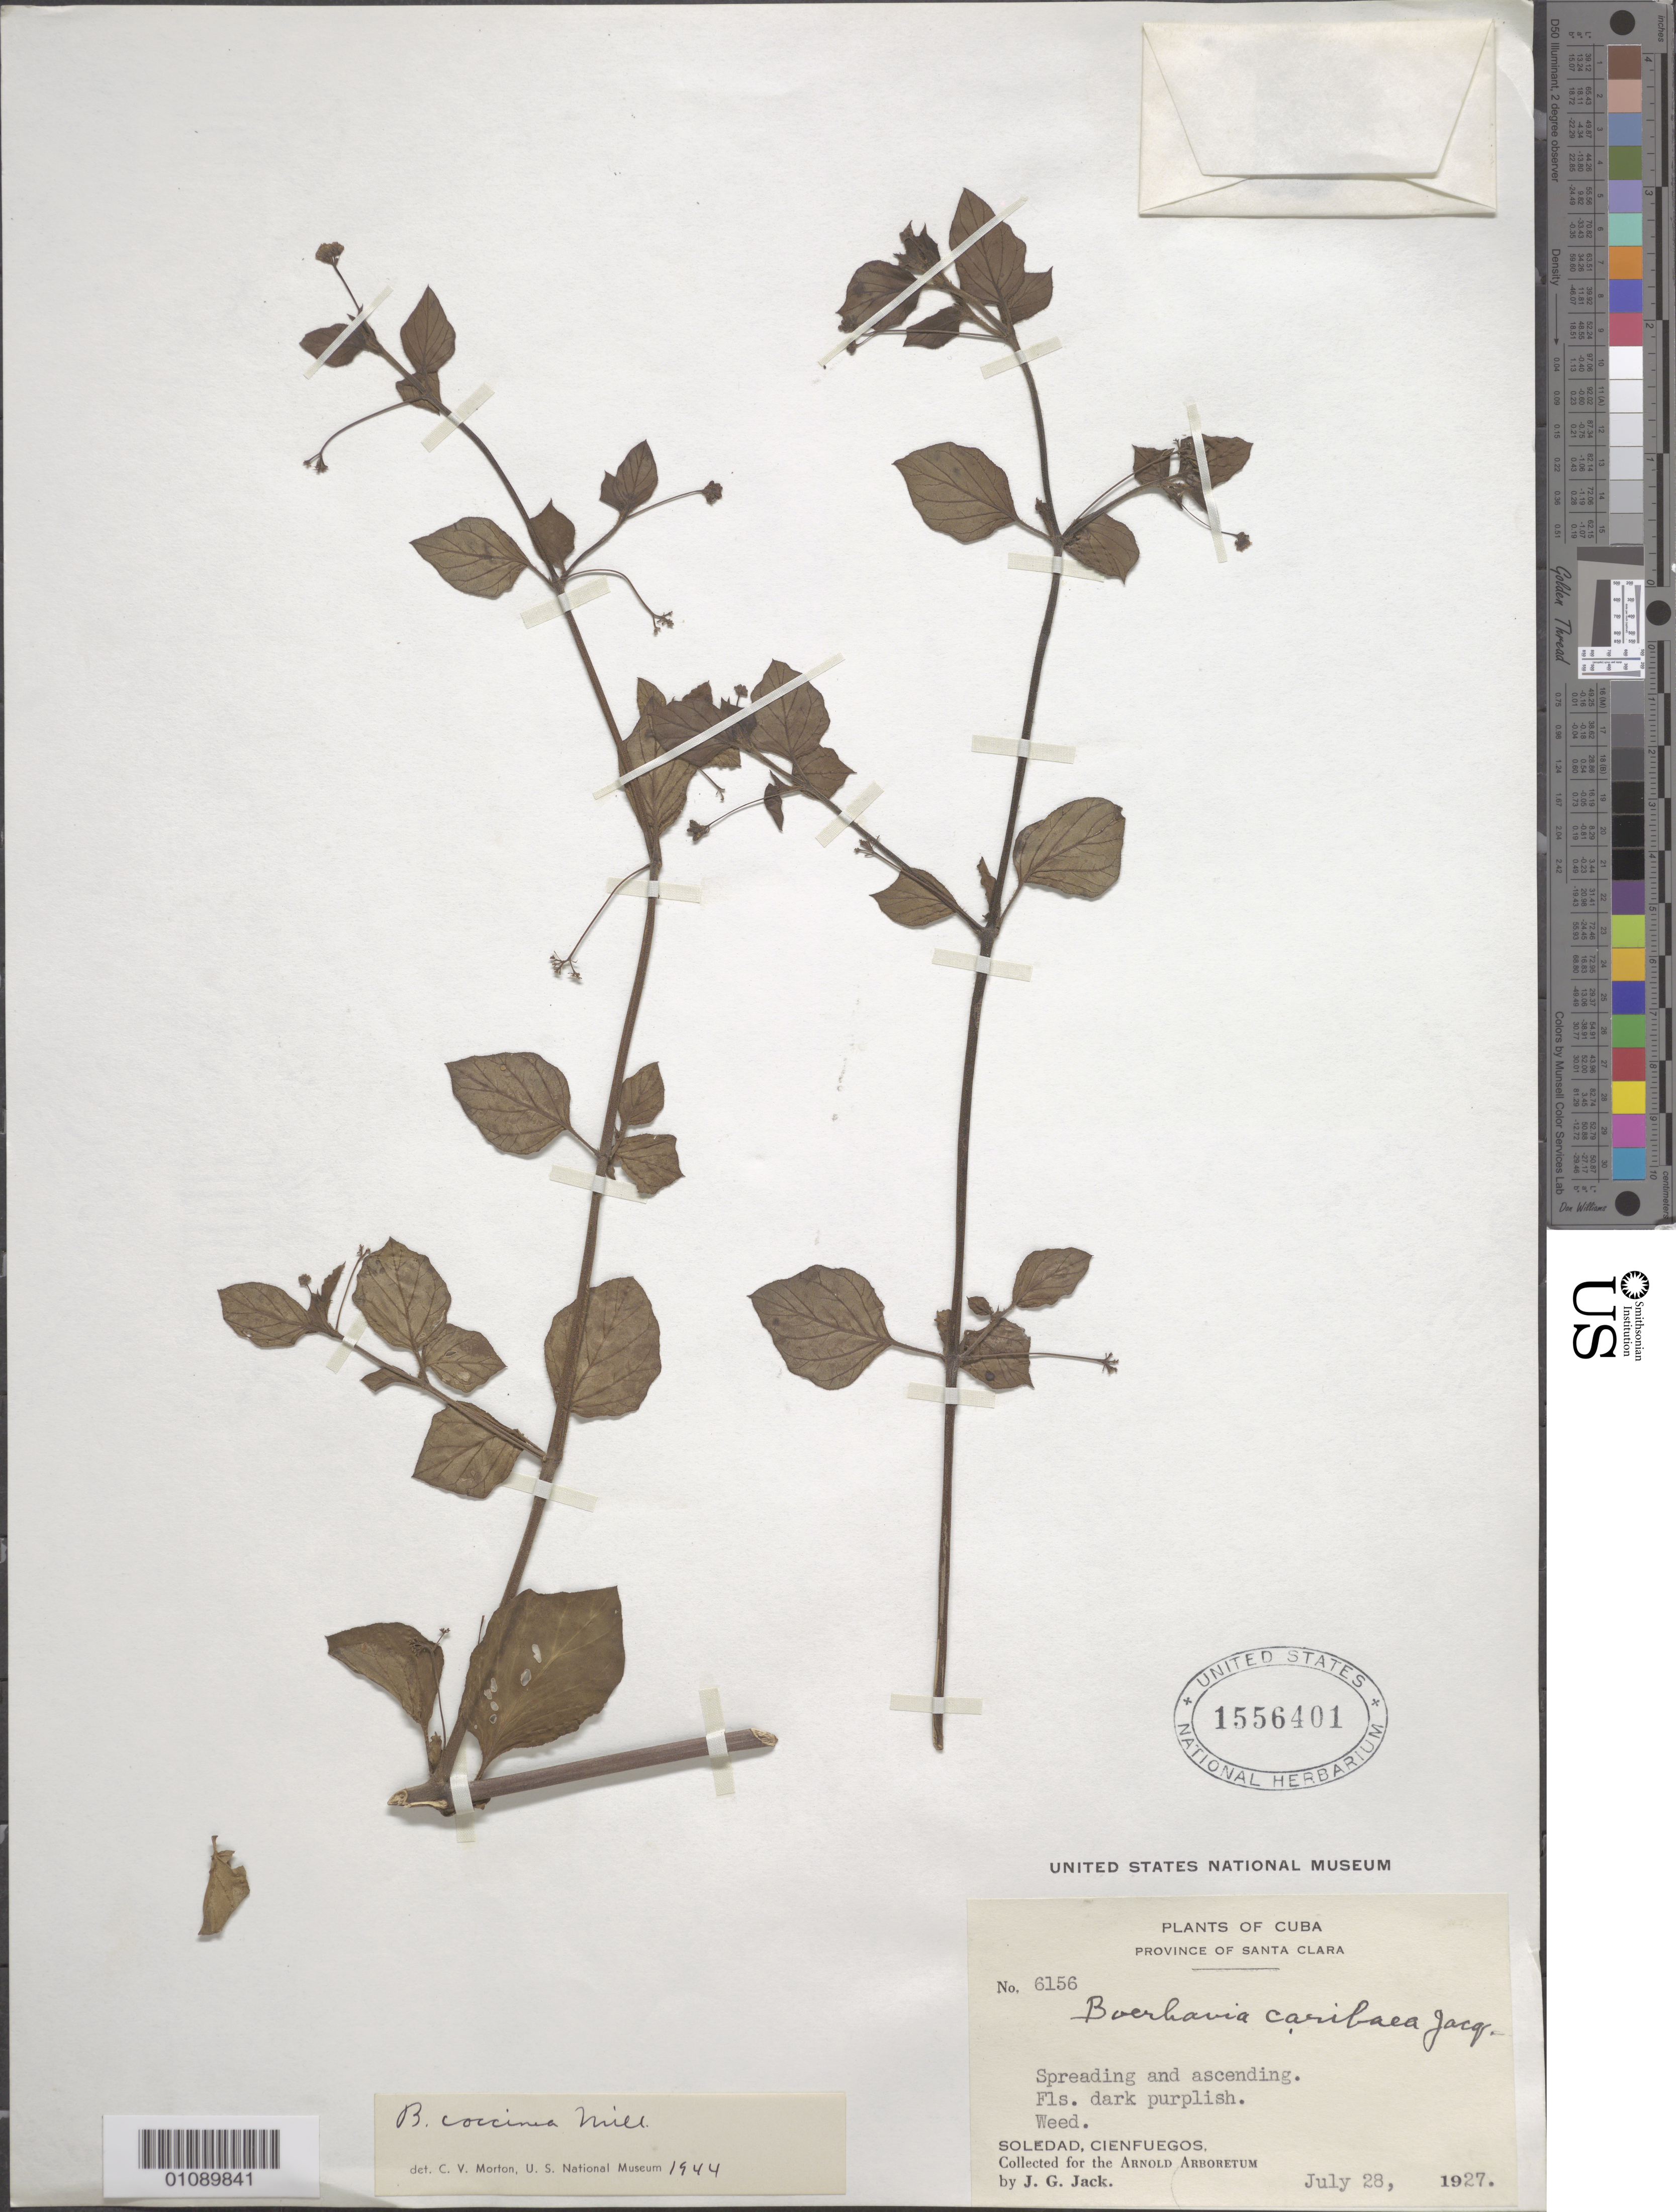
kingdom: Plantae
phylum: Tracheophyta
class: Magnoliopsida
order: Caryophyllales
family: Nyctaginaceae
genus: Boerhavia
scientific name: Boerhavia caribaea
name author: Jacq.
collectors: J. G. Jack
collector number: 6156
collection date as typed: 28 Jul 1927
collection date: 1927-07-28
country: Cuba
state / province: Cienfuegos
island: Cuba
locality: Soledad, Cienfuegos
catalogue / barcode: US 1556401